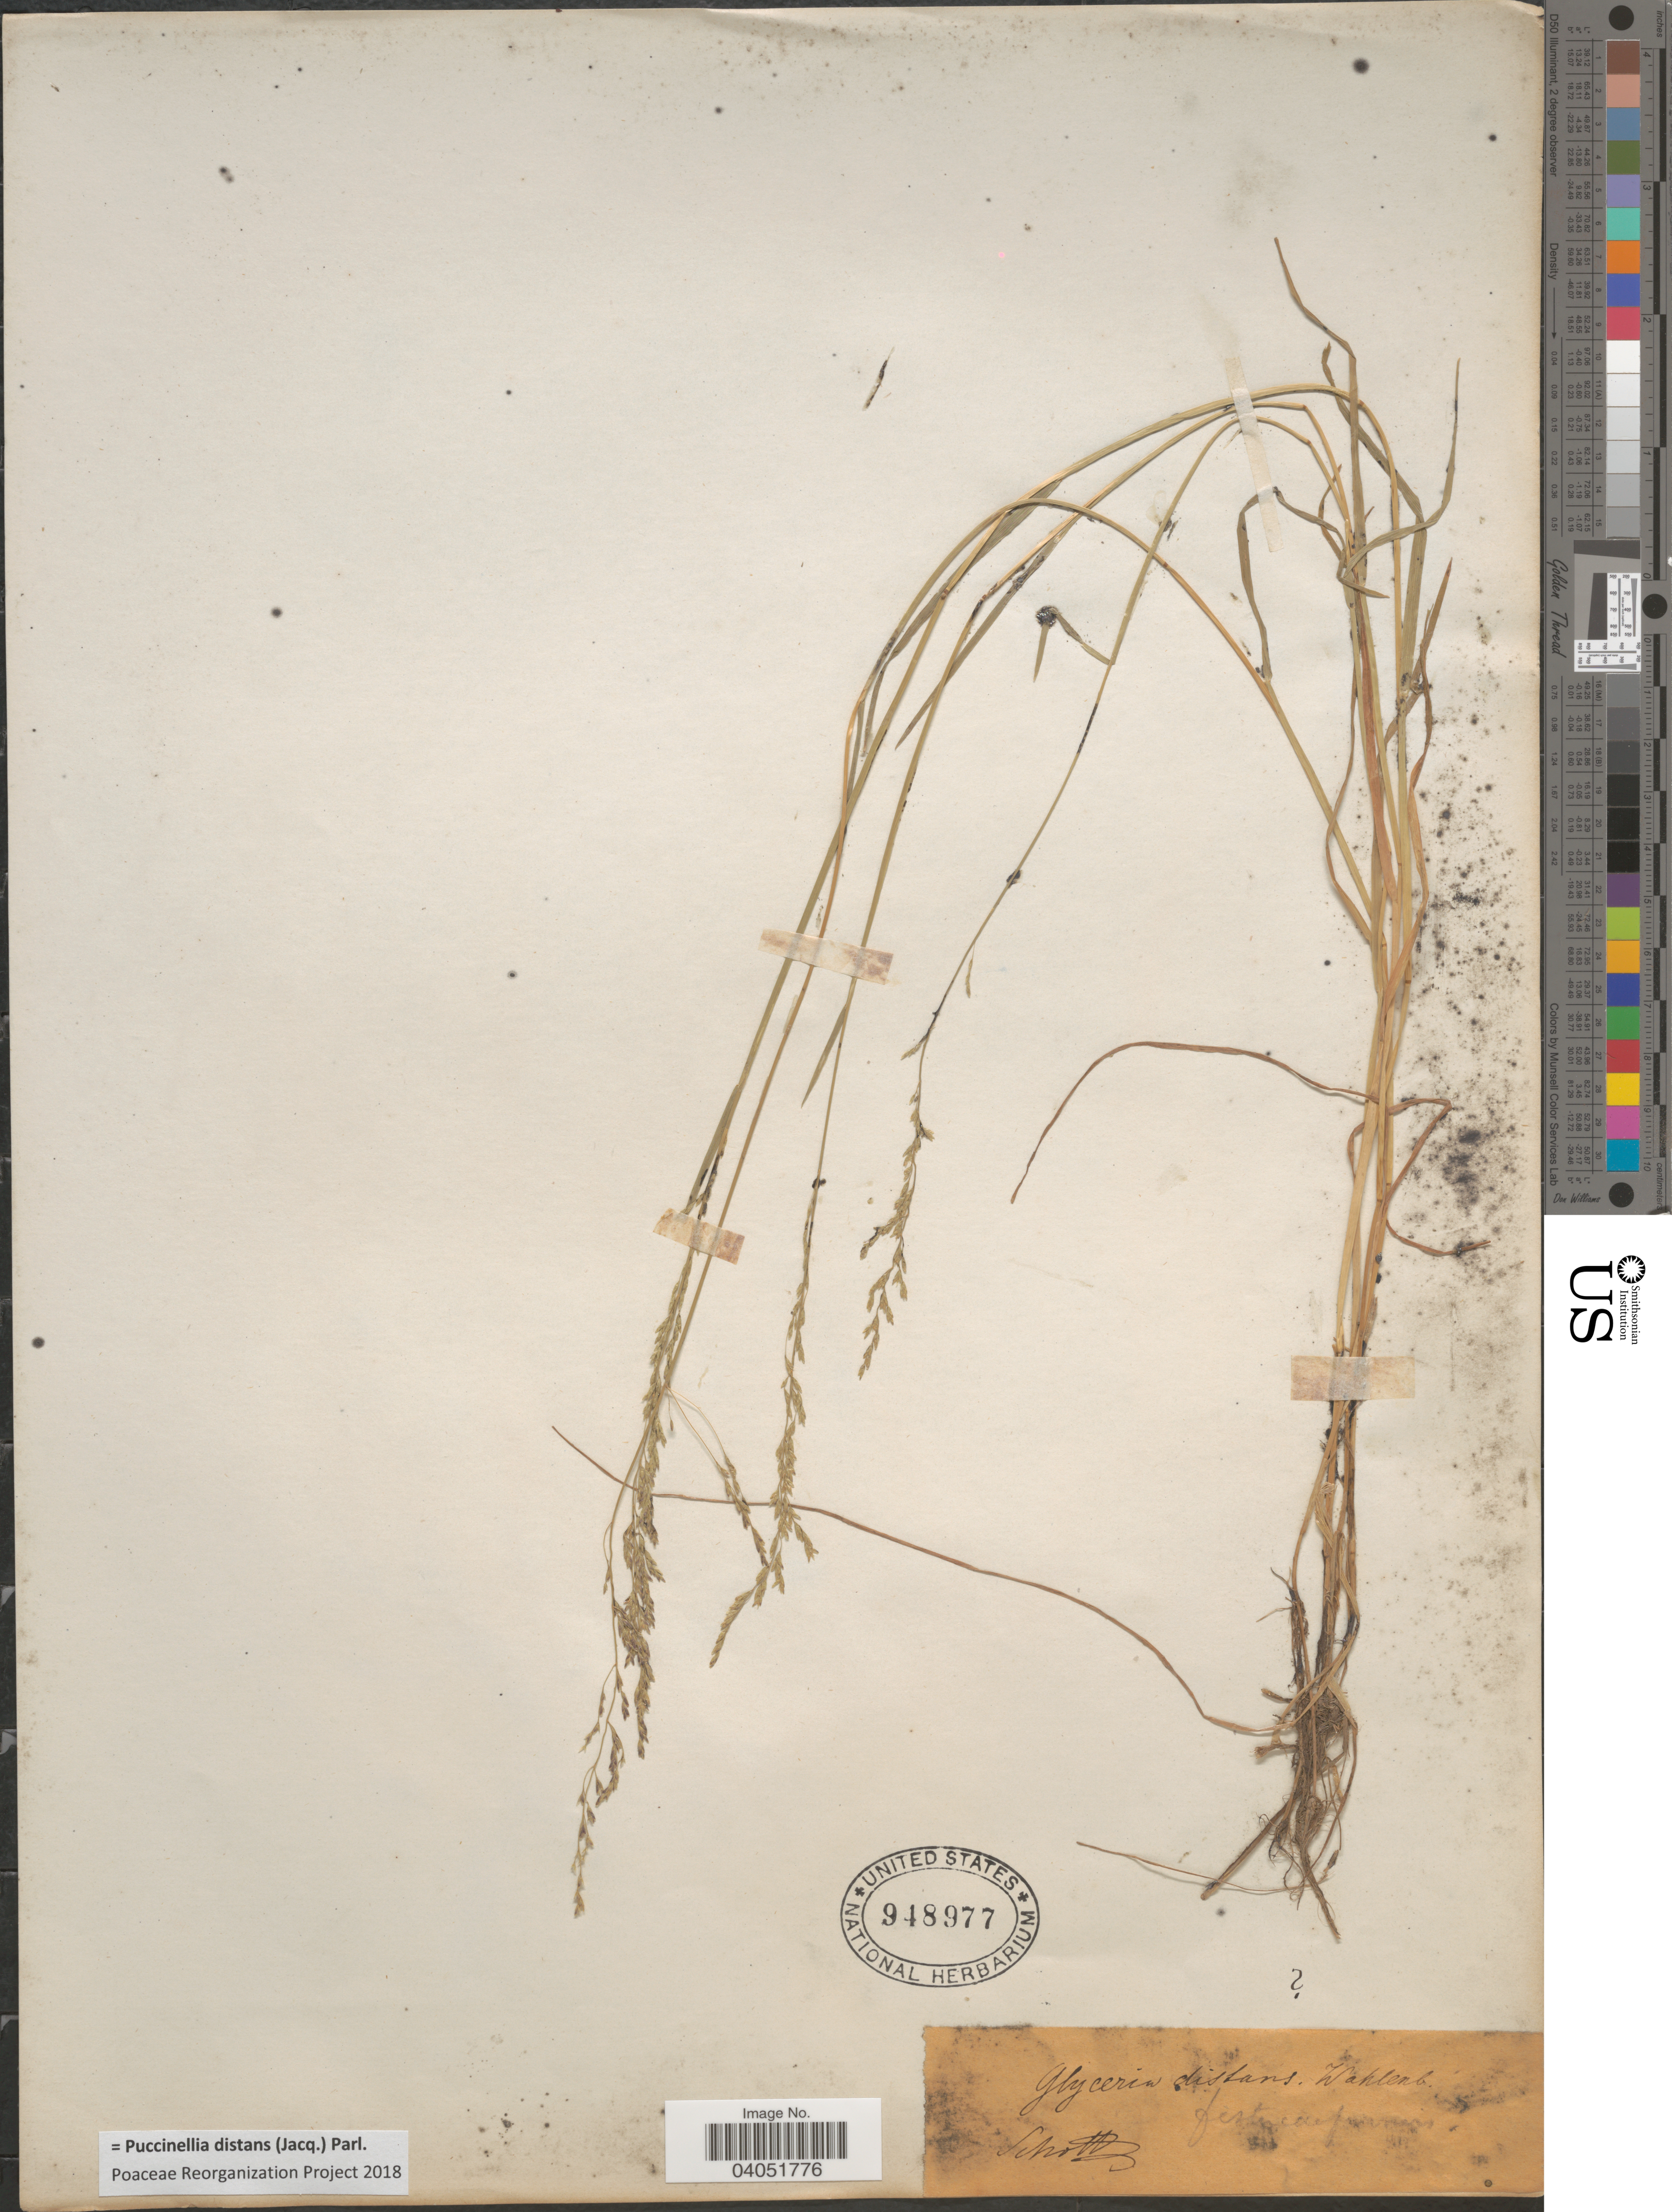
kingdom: Plantae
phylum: Tracheophyta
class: Liliopsida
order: Poales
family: Poaceae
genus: Puccinellia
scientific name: Puccinellia distans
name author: (Jacq.) Parl.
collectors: -. Schottz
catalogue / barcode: US 948977